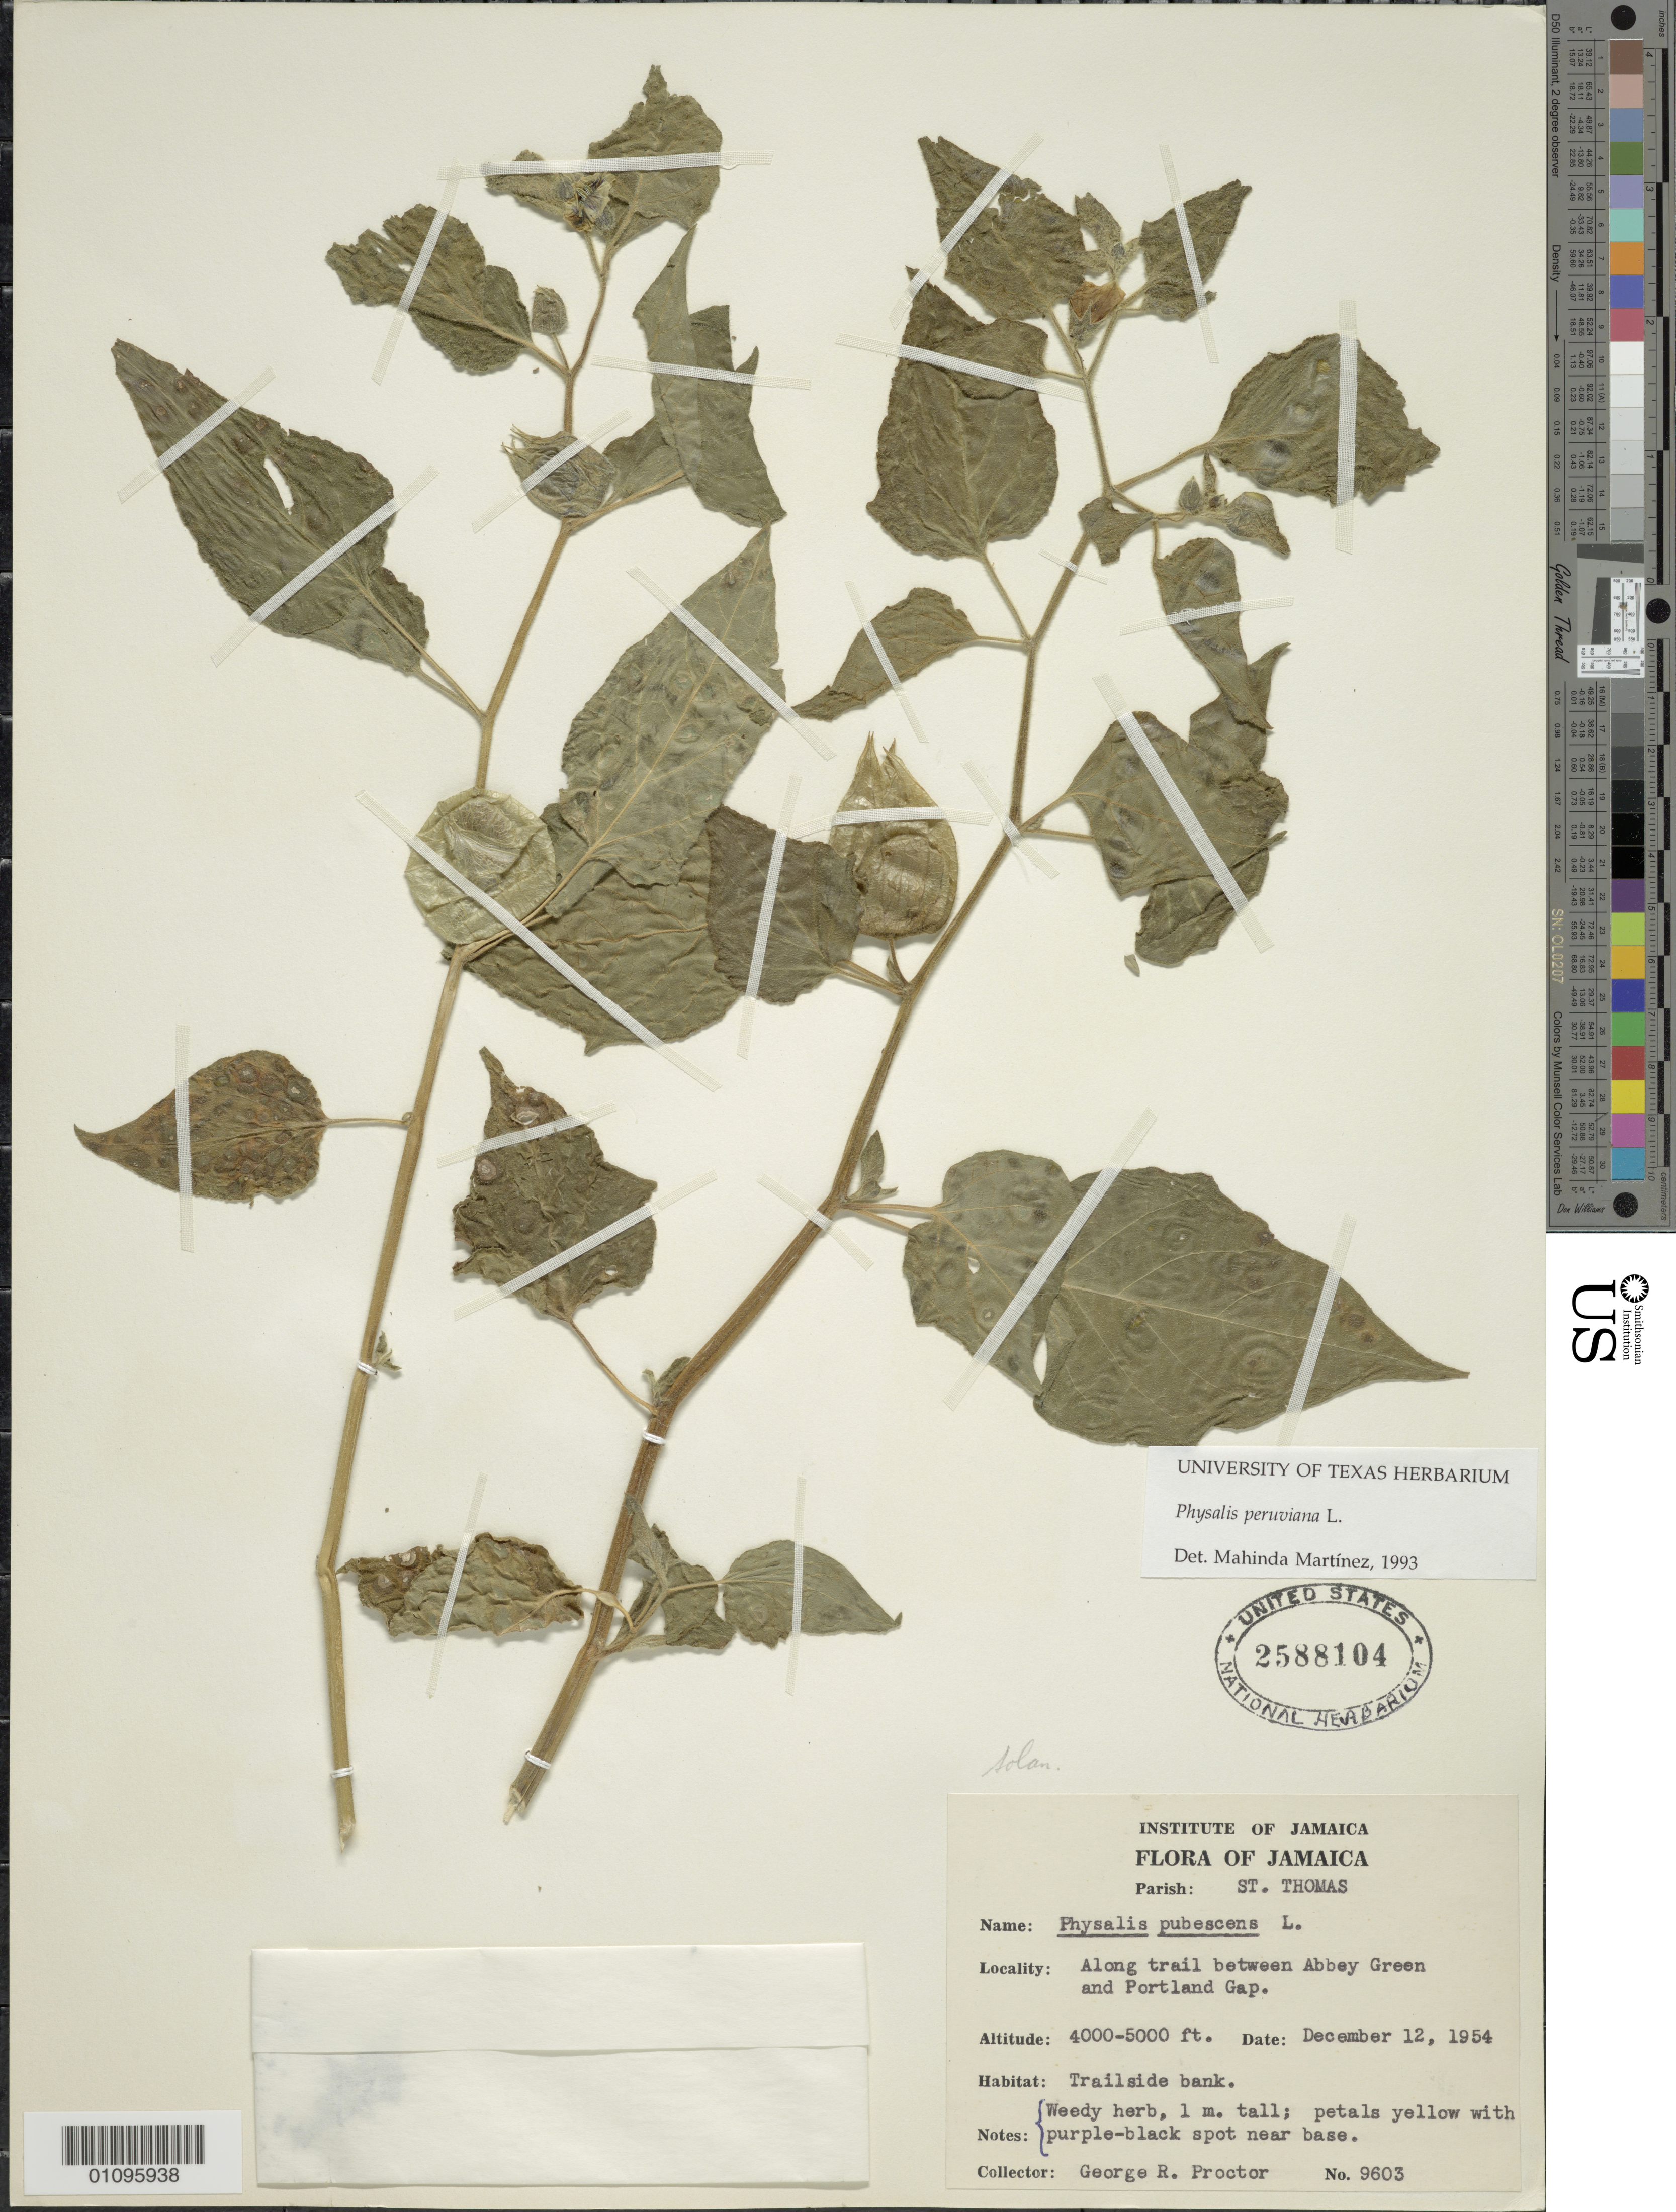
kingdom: Plantae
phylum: Tracheophyta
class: Magnoliopsida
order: Solanales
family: Solanaceae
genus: Physalis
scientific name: Physalis peruviana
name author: L.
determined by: Martinez, M.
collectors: G. R. Proctor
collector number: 9603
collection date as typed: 12 Dec 1954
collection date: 1954-12-12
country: Jamaica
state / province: Saint Thomas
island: Jamaica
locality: Abbey Green to Portland Gap, trail between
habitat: Trailside bank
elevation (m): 1219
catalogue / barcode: US 2588104